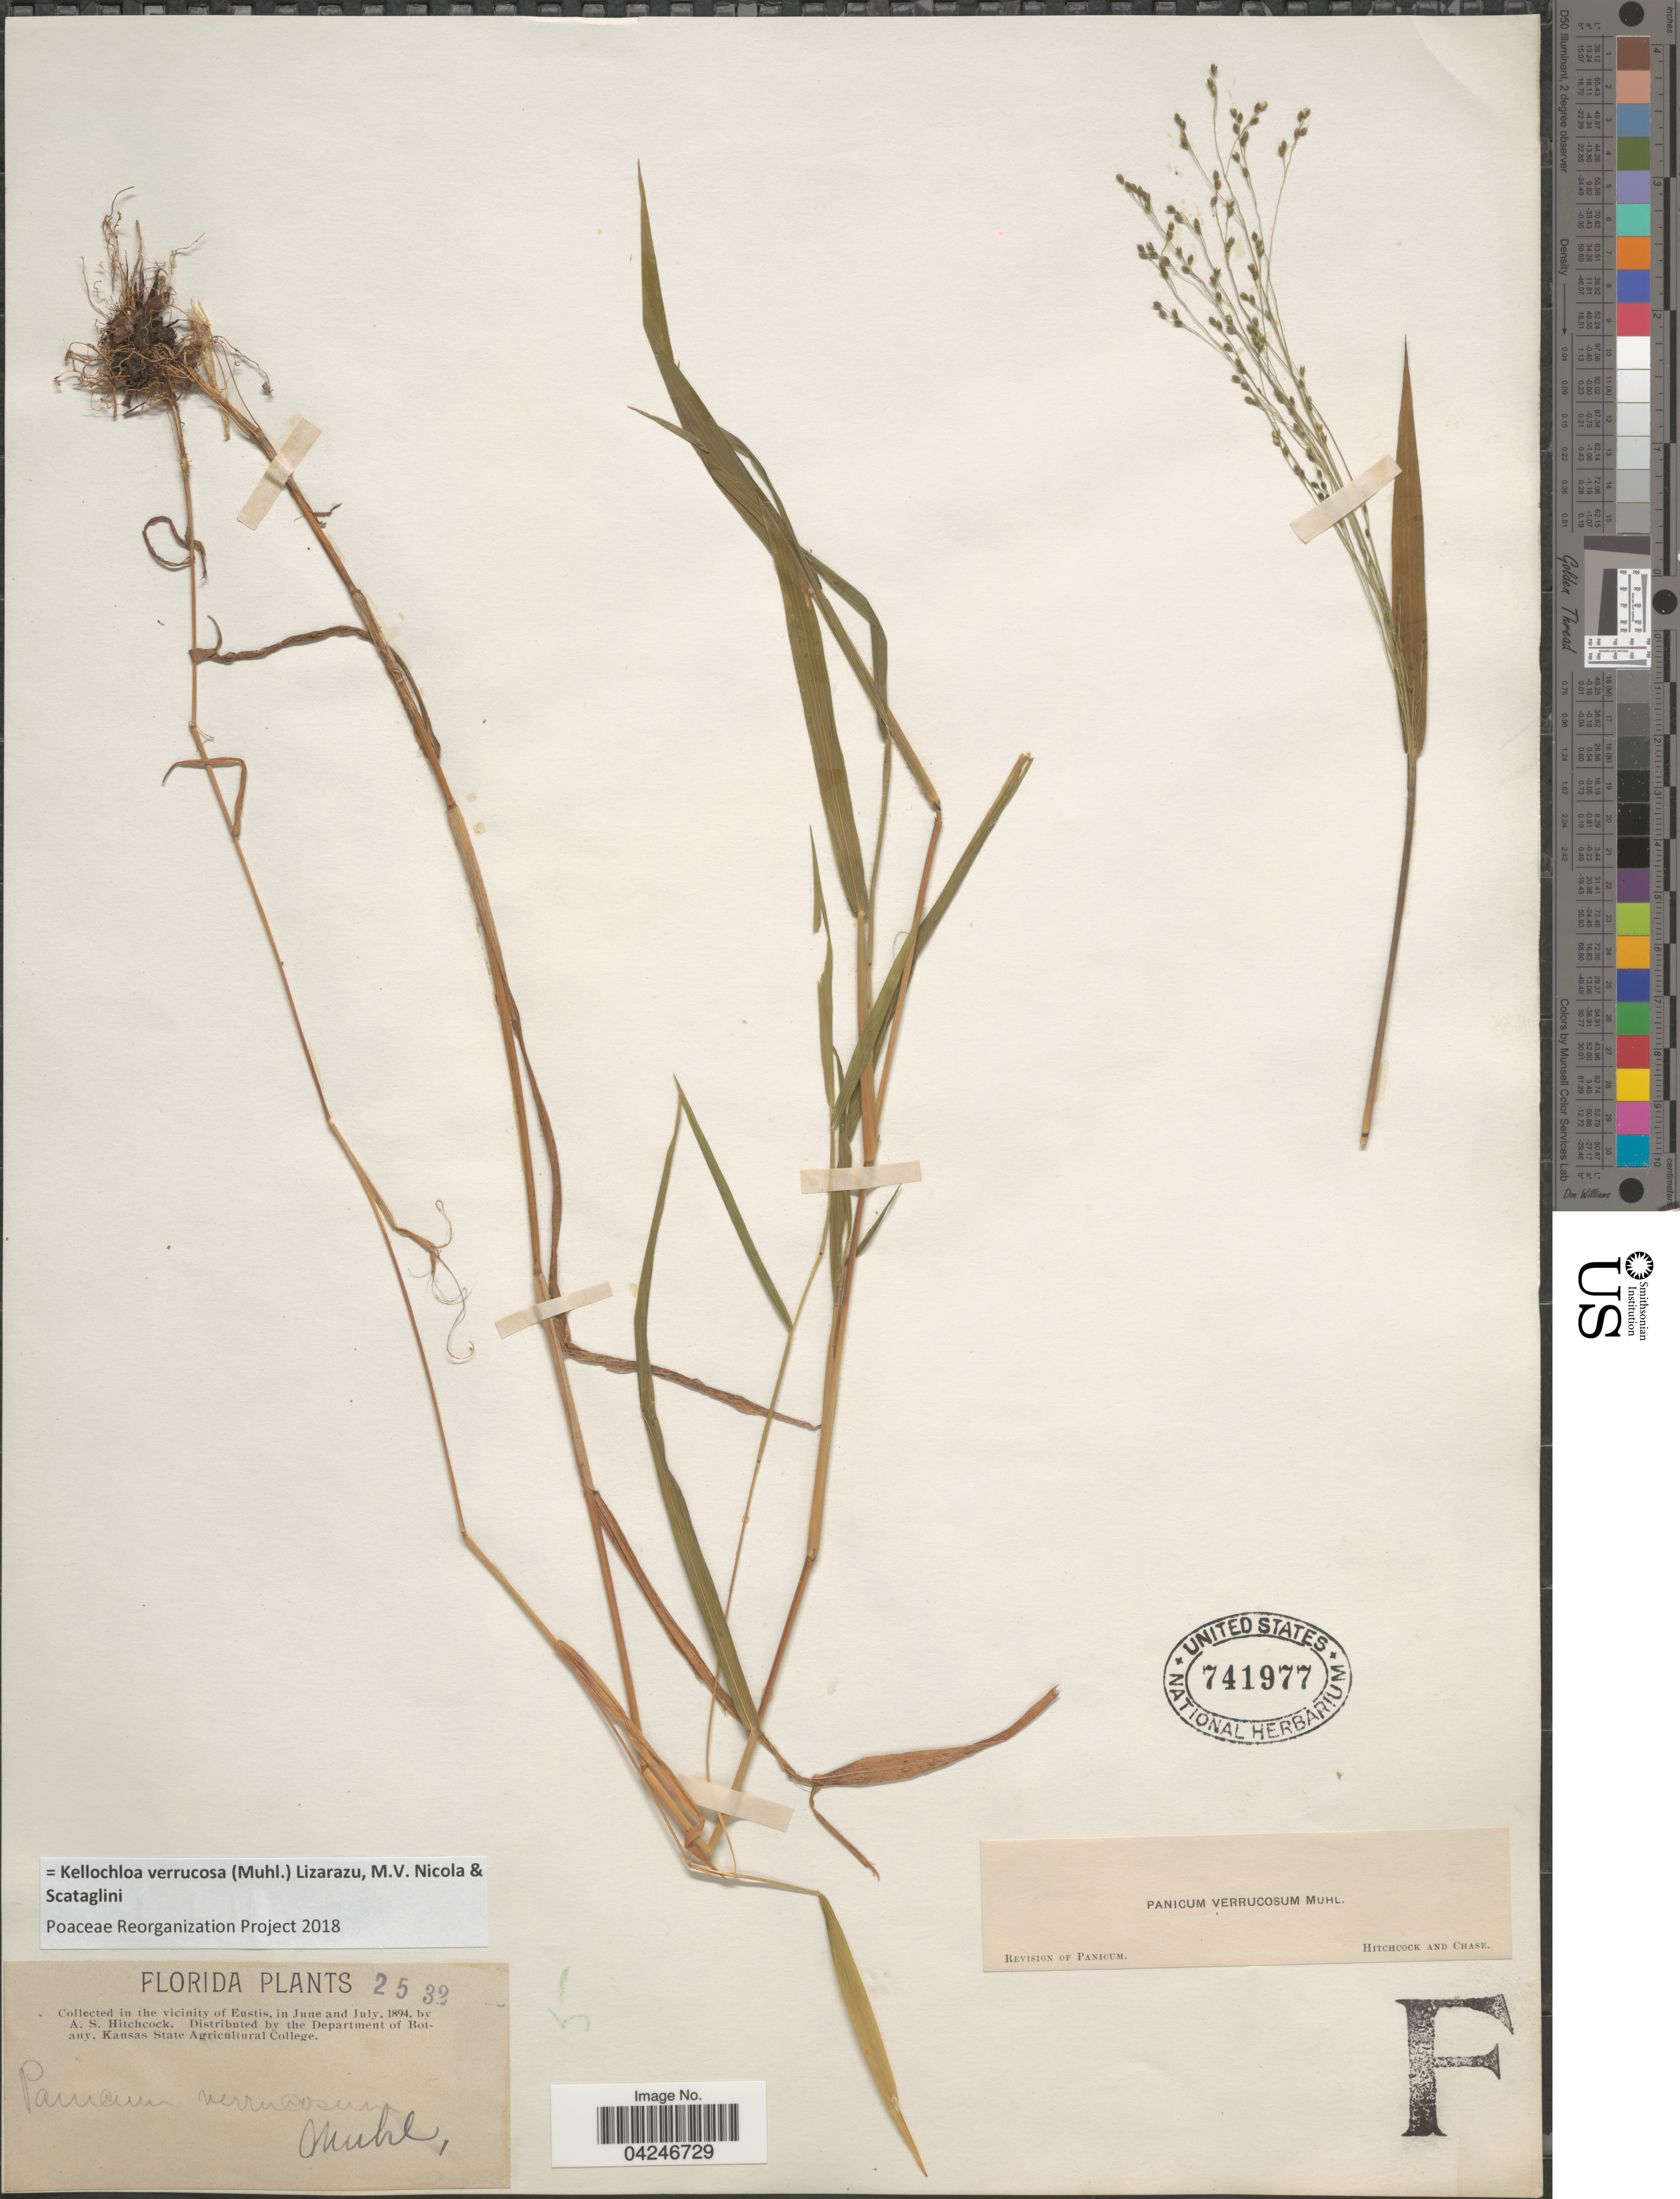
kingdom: Plantae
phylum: Tracheophyta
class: Liliopsida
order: Poales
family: Poaceae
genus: Kellochloa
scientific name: Kellochloa verrucosa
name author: (Muhl.) Lizarazu et al.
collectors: A. S. Hitchcock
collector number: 2532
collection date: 1894-06/1894-07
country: United States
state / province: Florida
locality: In the vicinity of Eustis.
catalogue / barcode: US 741977